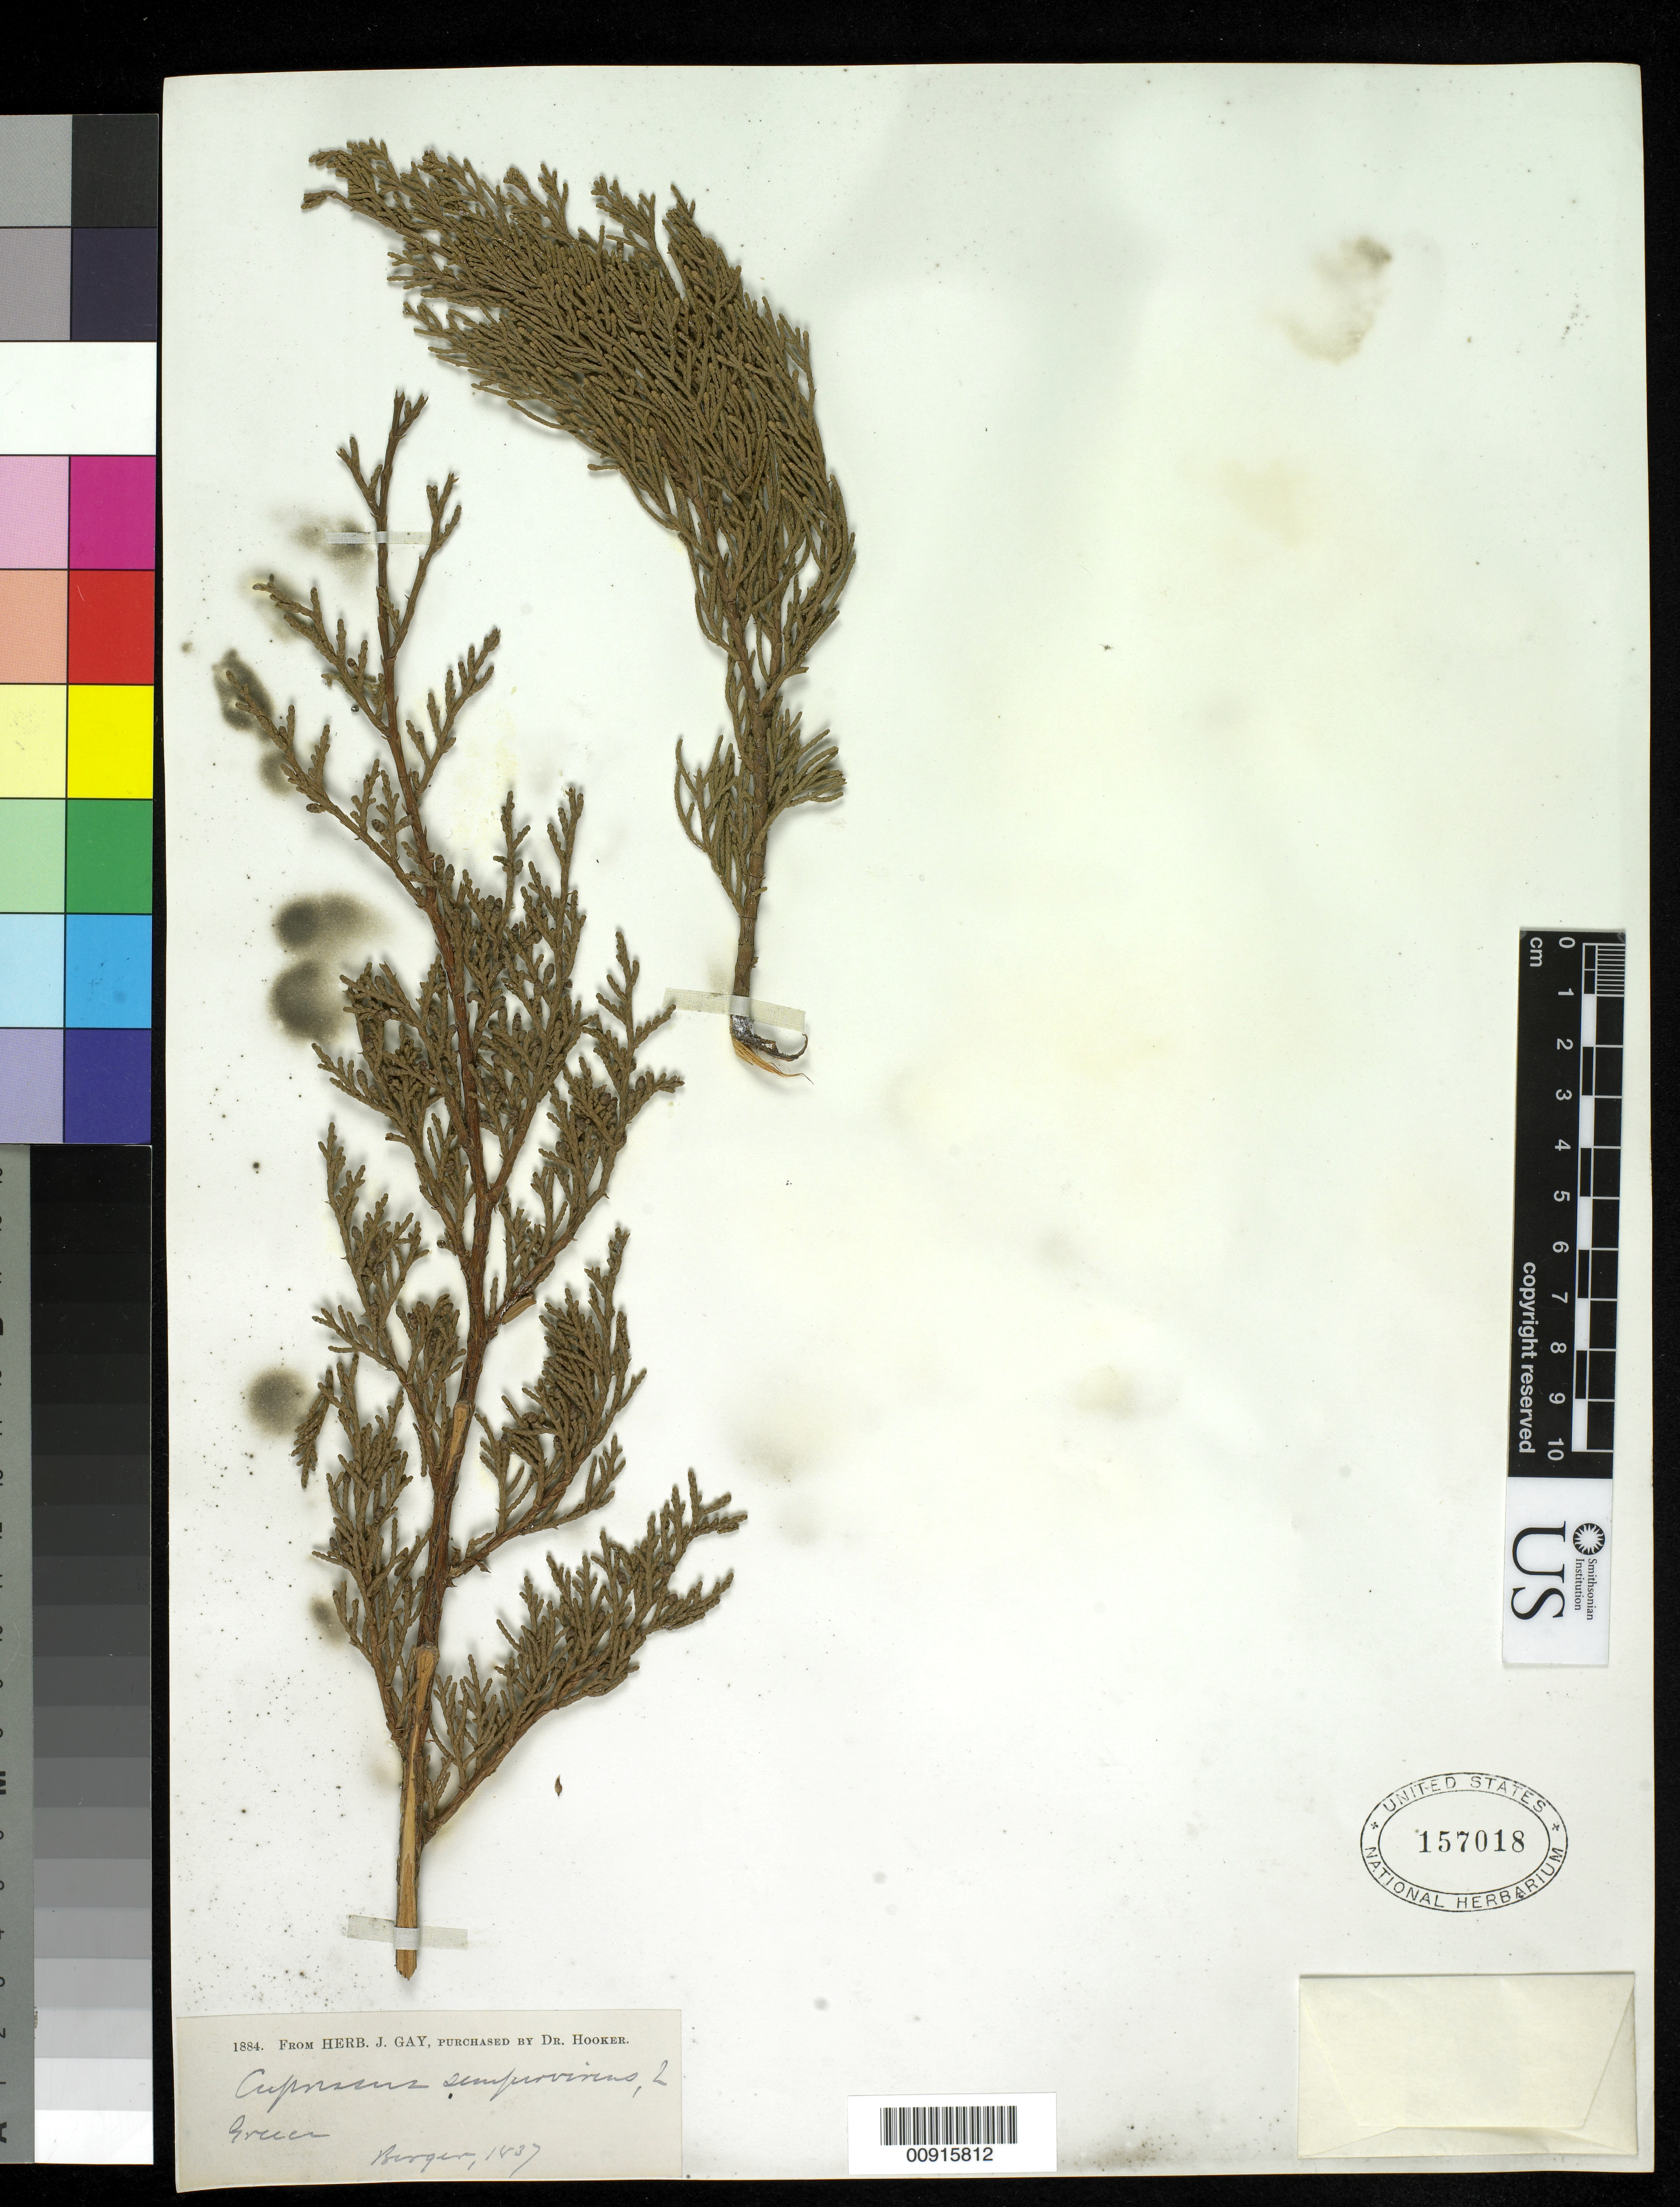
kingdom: Plantae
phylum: Tracheophyta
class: Pinopsida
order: Pinales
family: Cupressaceae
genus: Cupressus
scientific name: Cupressus sempervirens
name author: L.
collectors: J. Gay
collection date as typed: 1837 or -- --- 1884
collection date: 1837 or 1884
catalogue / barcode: US 157018